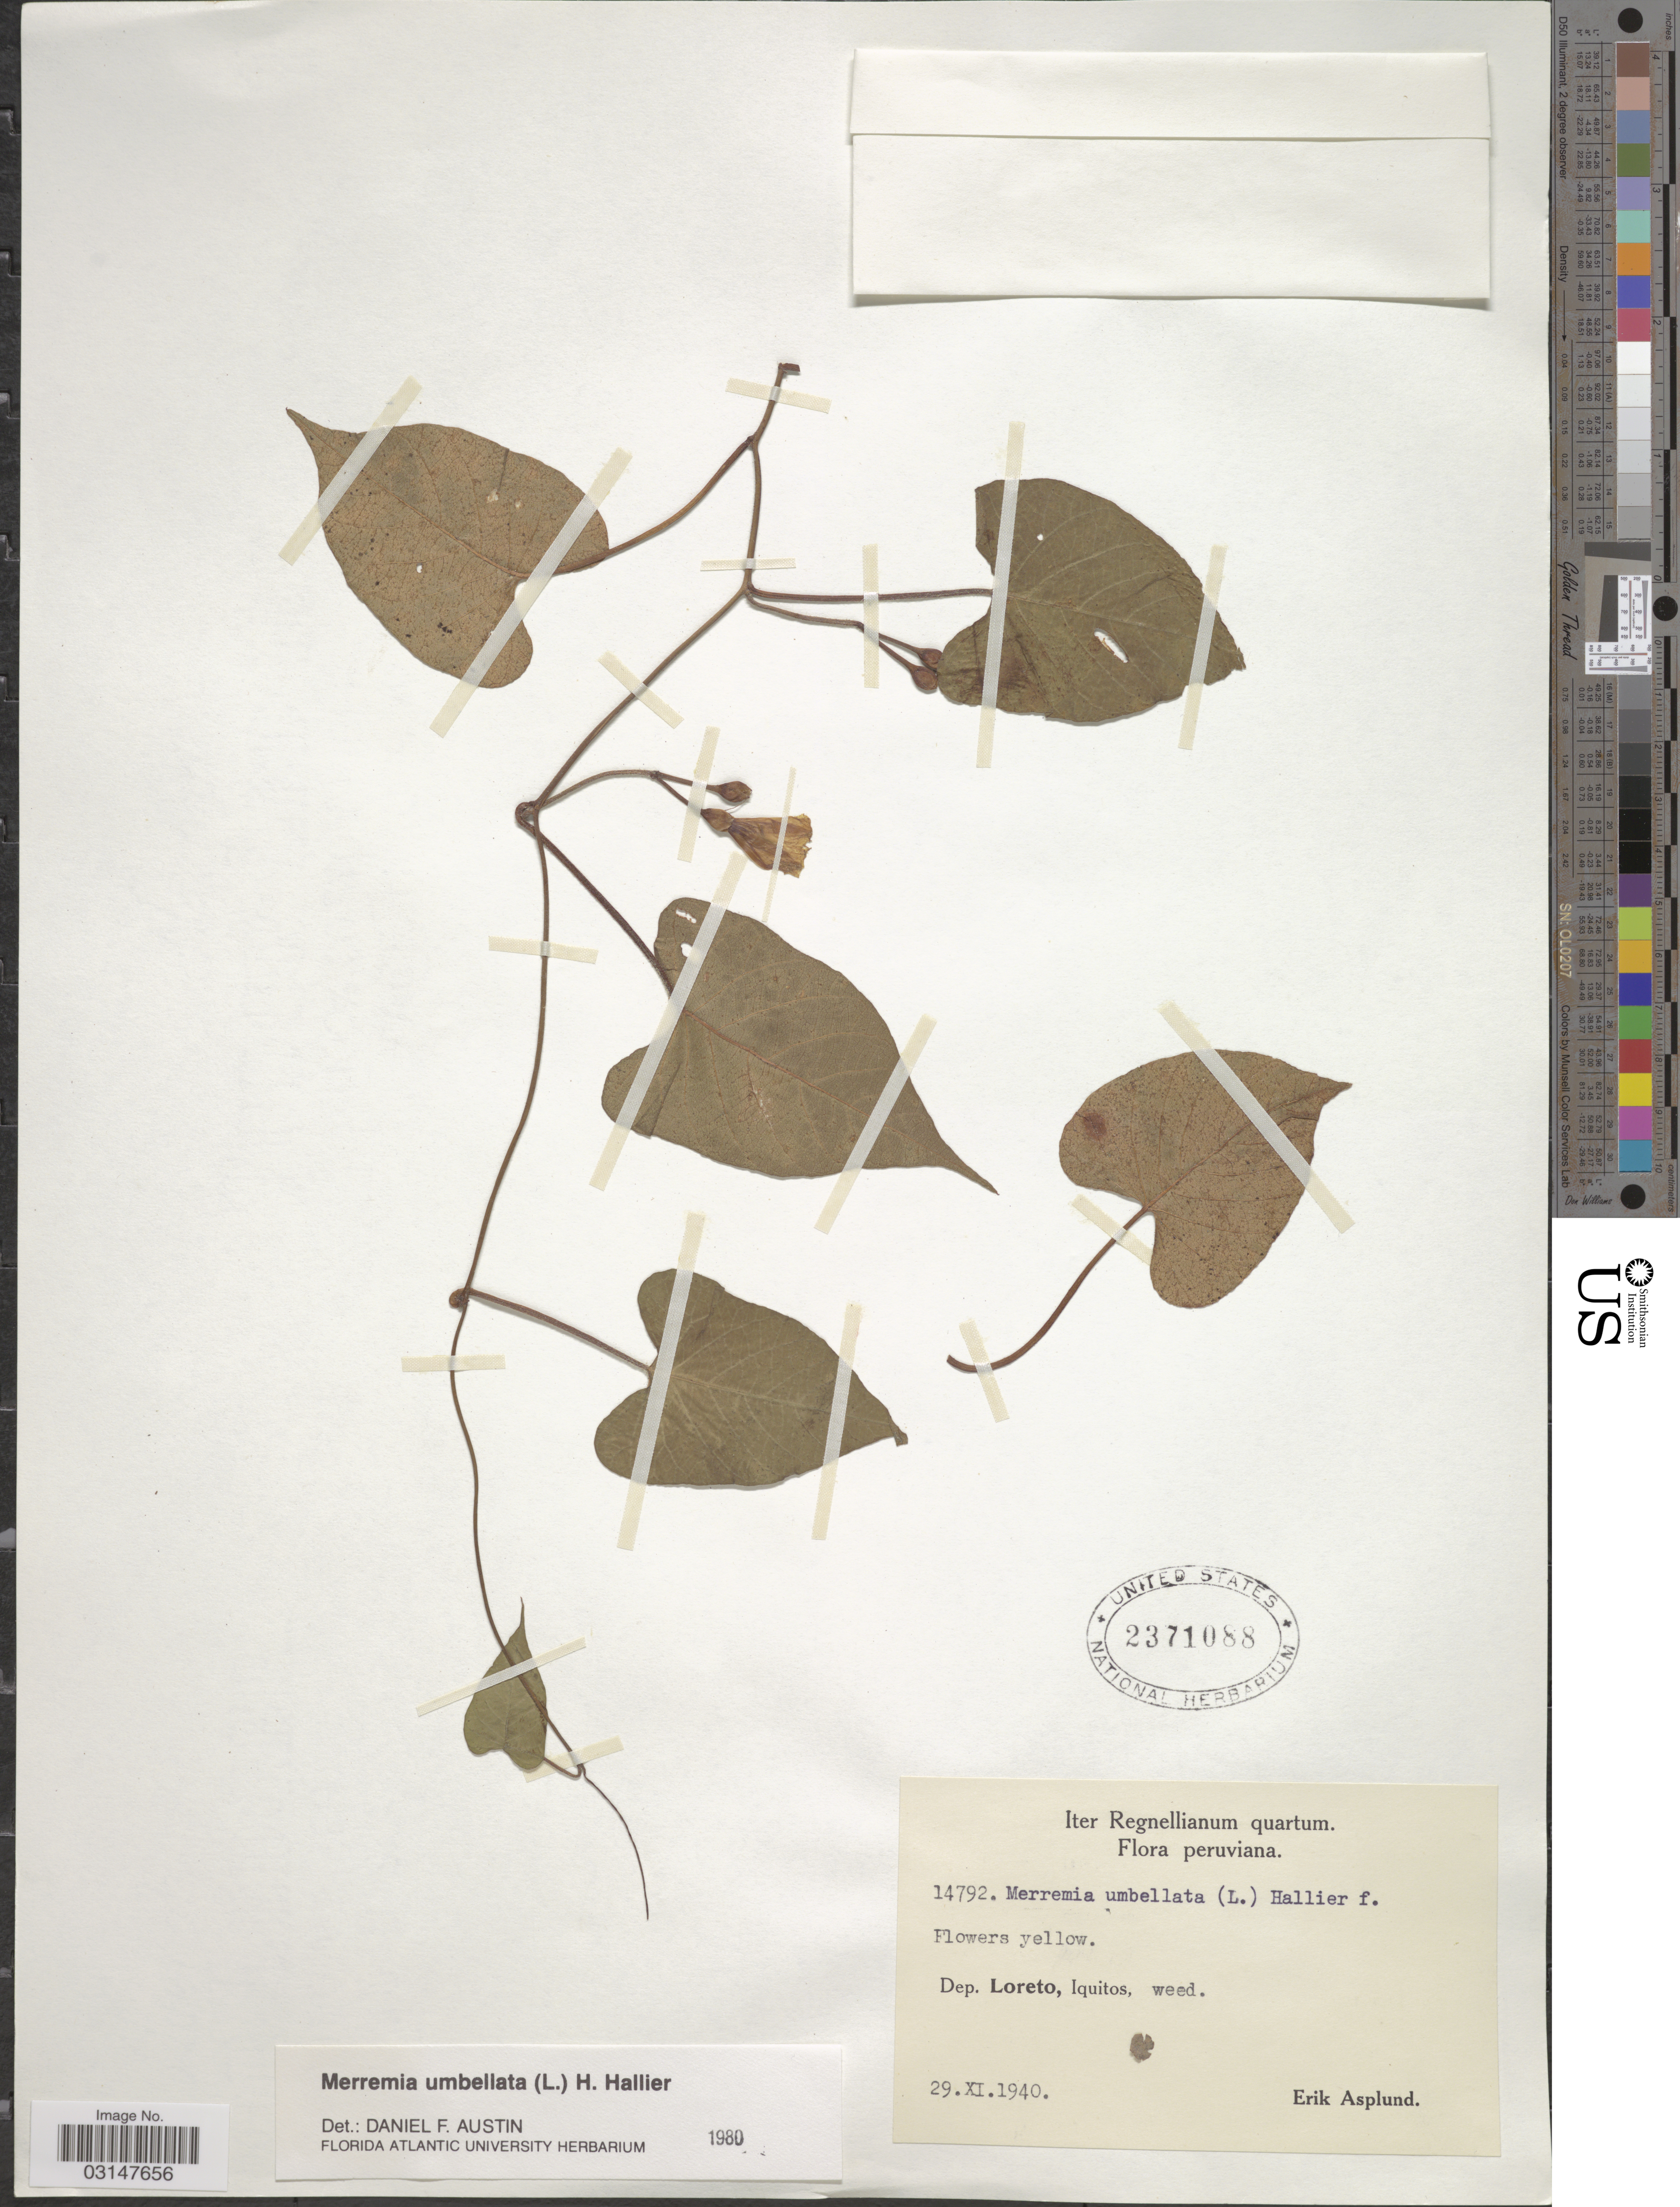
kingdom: Plantae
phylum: Tracheophyta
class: Magnoliopsida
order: Solanales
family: Convolvulaceae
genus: Camonea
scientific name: Camonea umbellata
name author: (L.) A. R. Simões & Staples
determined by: Strong, Mark T., (BOT), Smithsonian Institution - National Museum of Natural History (UNITED STATES)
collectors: E. Asplund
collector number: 14792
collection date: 1940-11-29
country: Peru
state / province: Loreto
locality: Dep. Loreto, Iquitos.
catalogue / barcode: US 2371088